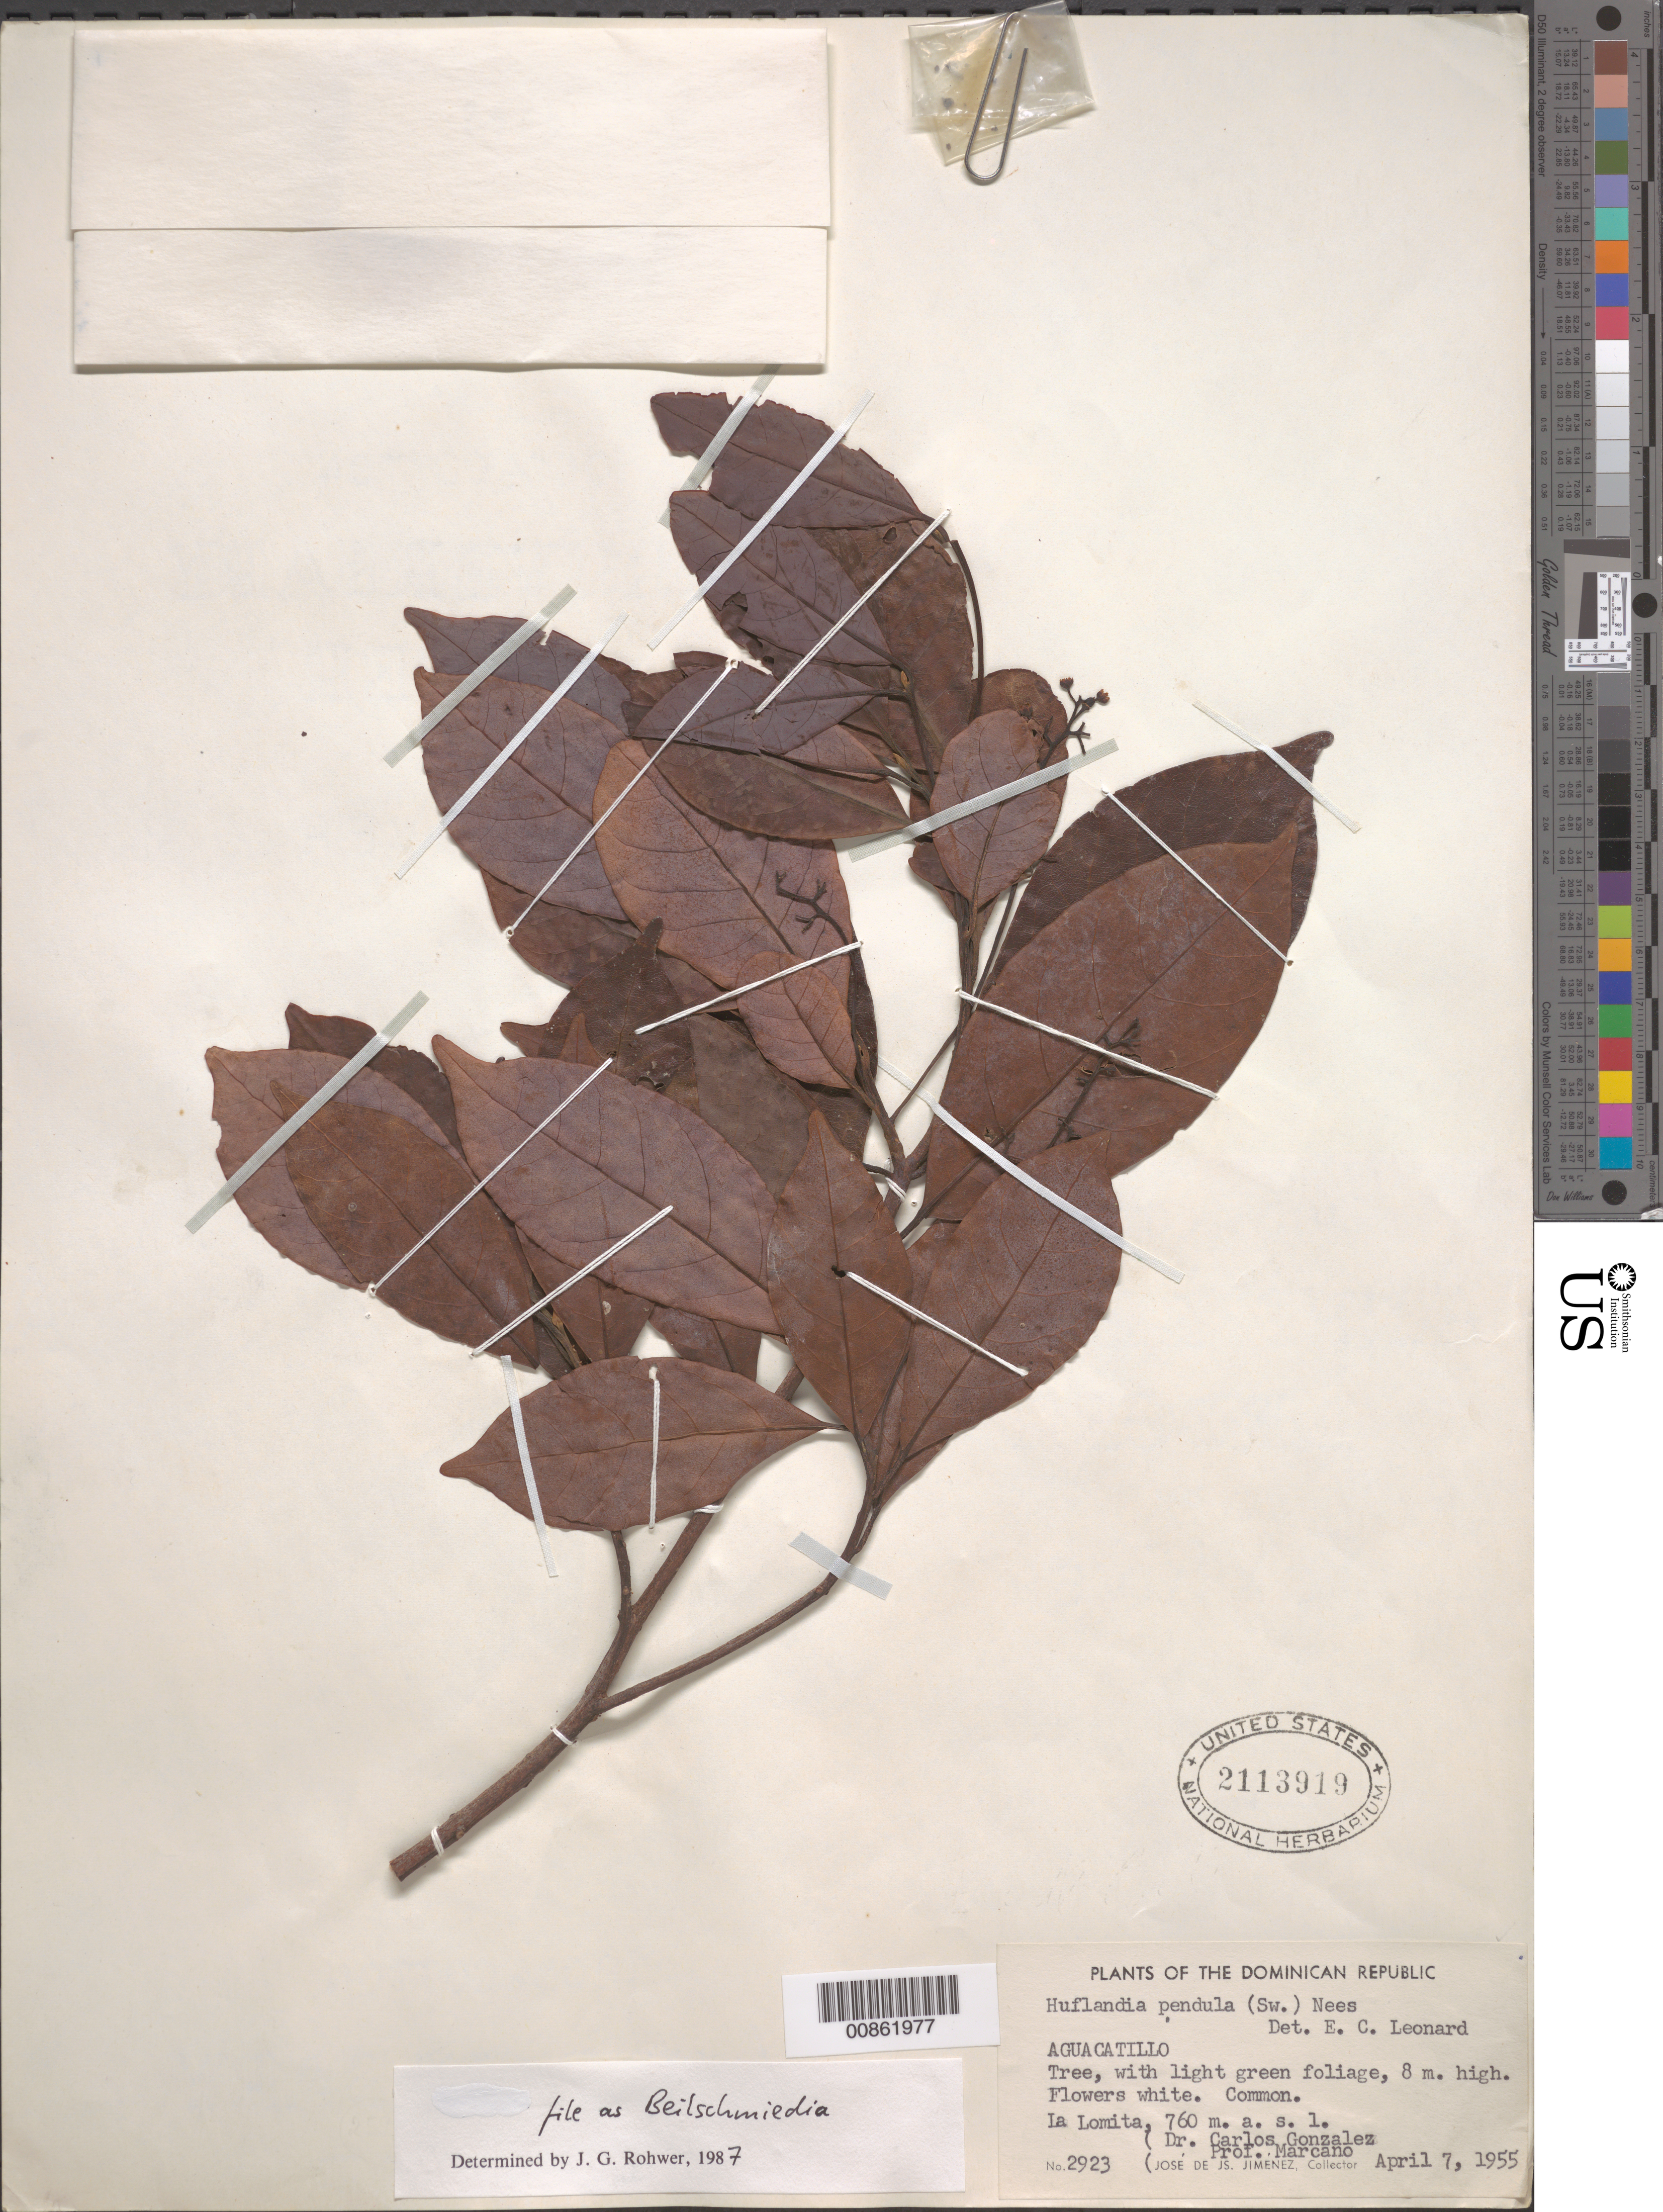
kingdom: Plantae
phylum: Tracheophyta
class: Magnoliopsida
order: Laurales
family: Lauraceae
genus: Beilschmiedia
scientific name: Beilschmiedia pendula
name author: (Sw.) Hemsl.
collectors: J. J. Jiménez Almonte, C. Gonzalez & E. J. Marcano F.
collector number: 2923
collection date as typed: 07 Apr 1955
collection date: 1955-04-07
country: Dominican Republic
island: Hispaniola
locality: La Lomita.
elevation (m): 760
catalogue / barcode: US 2113919